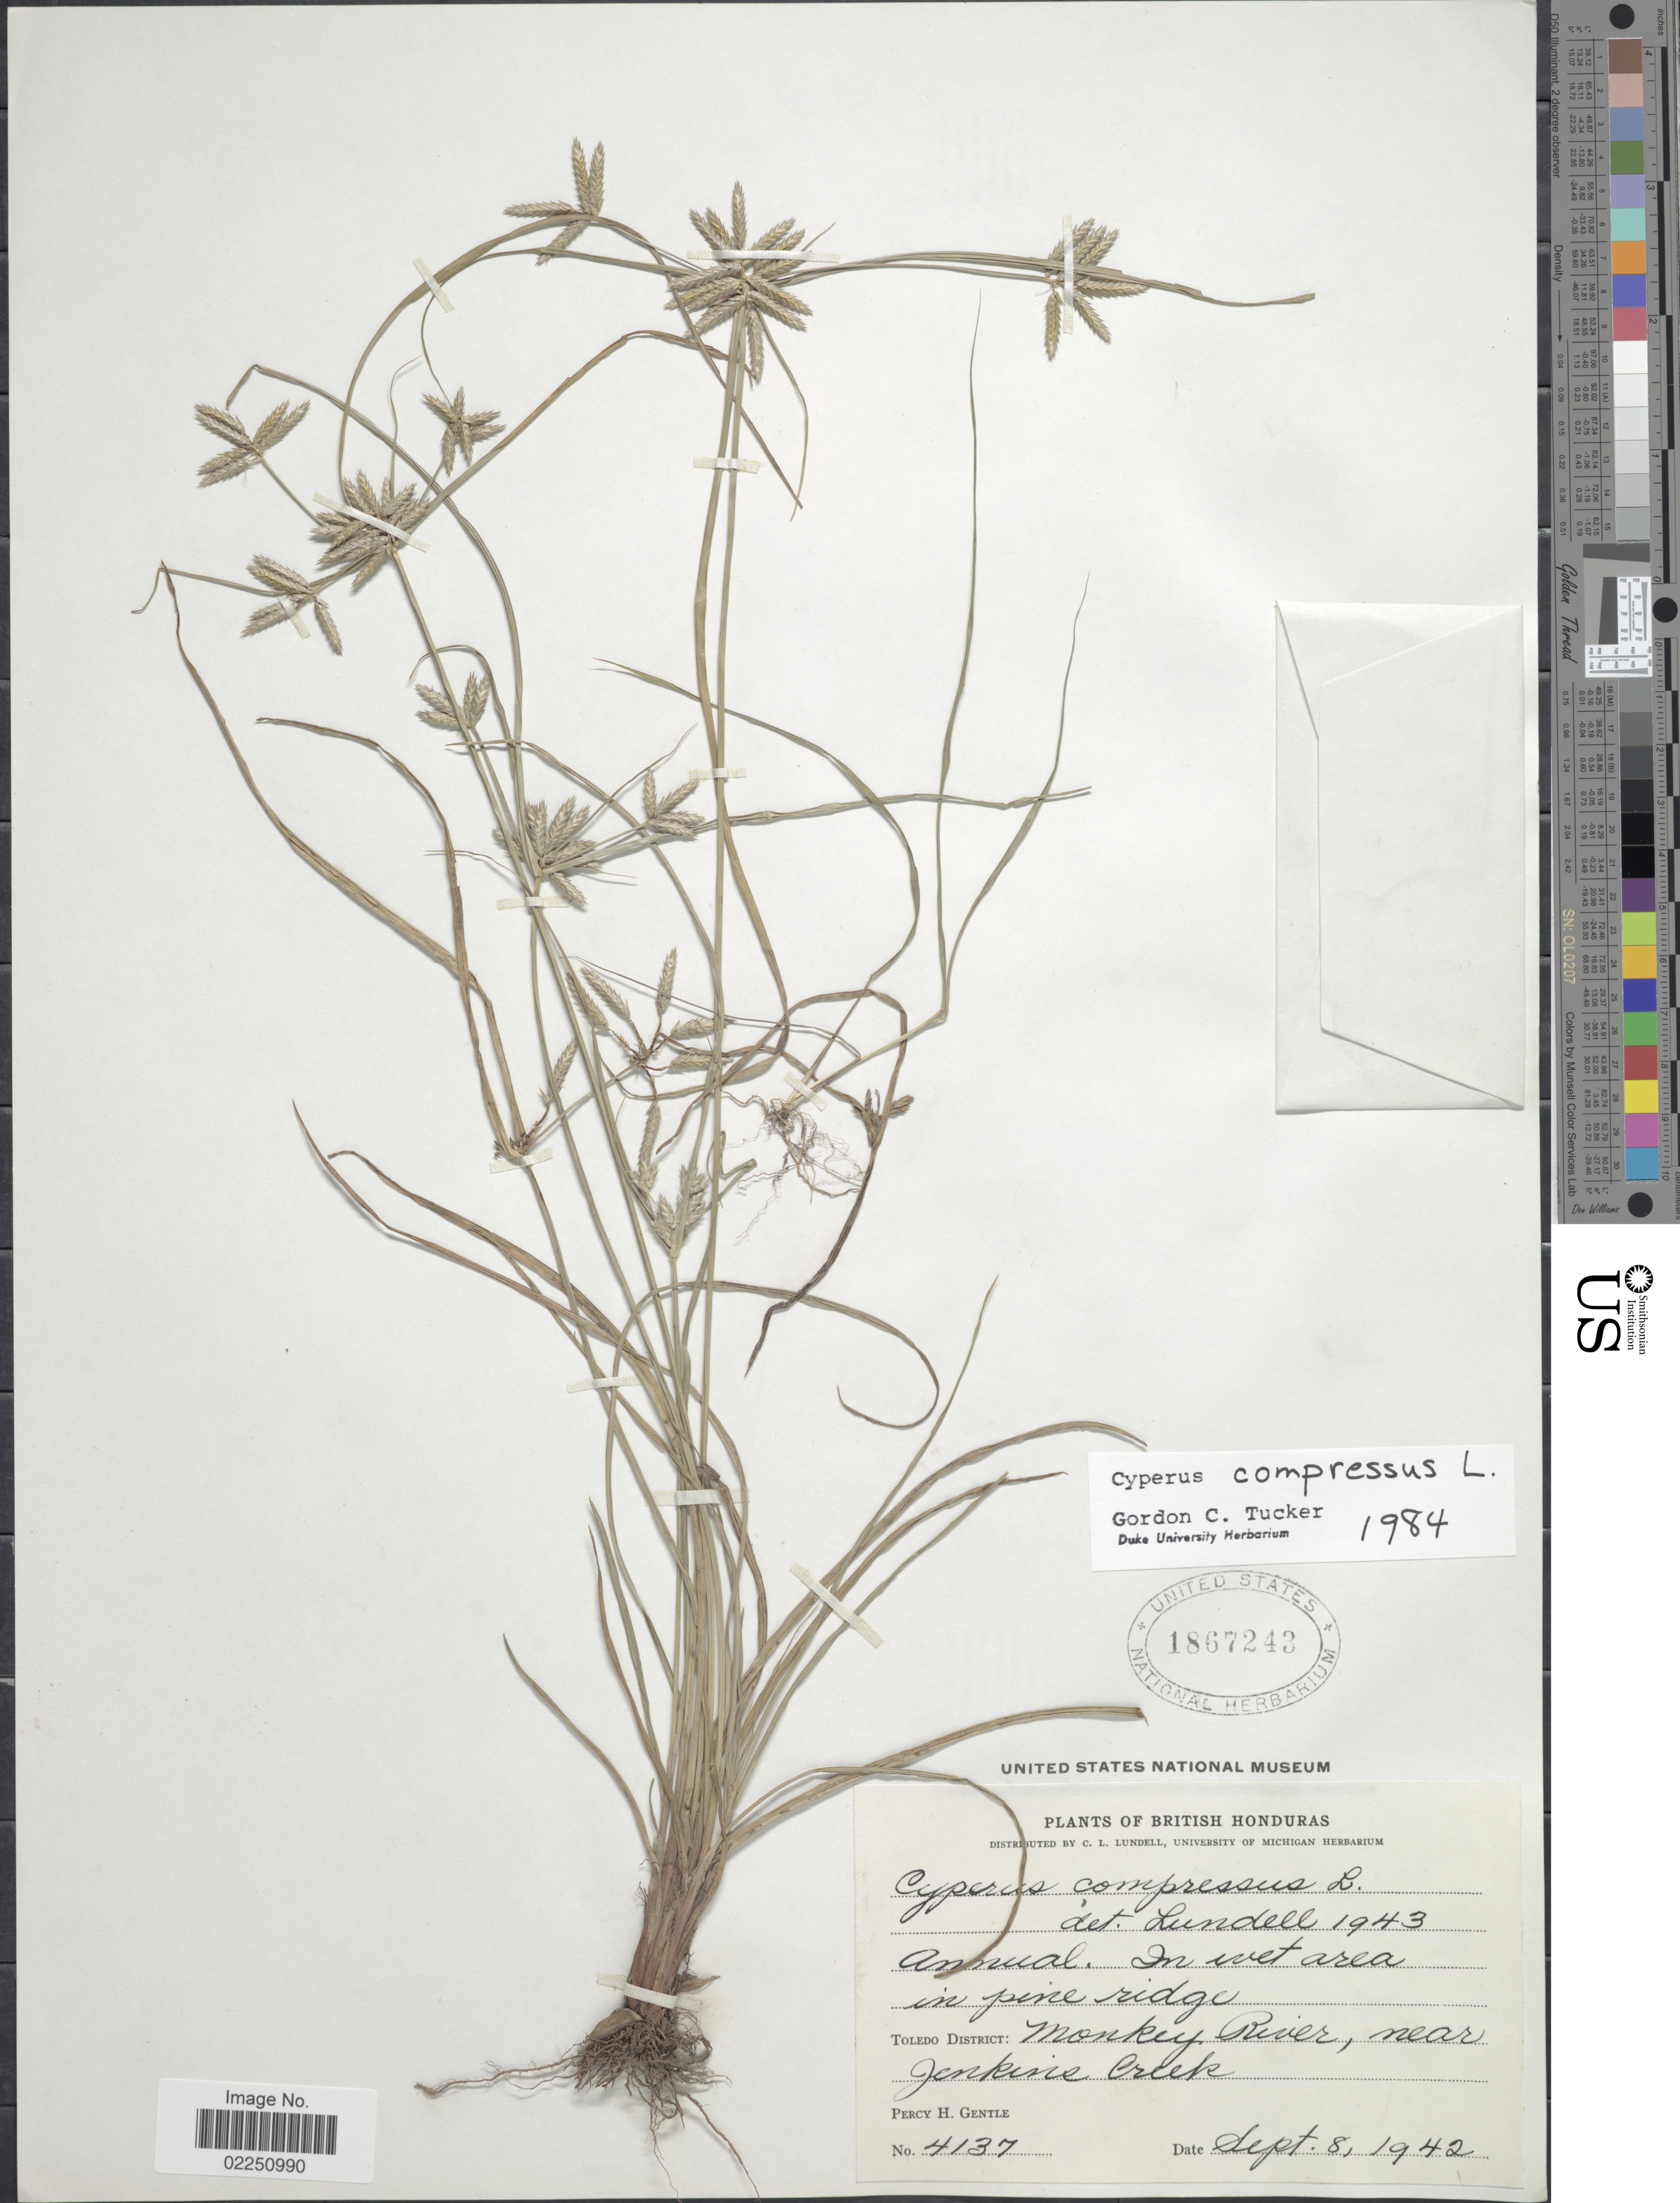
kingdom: Plantae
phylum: Tracheophyta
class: Liliopsida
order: Poales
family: Cyperaceae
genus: Cyperus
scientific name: Cyperus compressus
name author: L.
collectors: P. H. Gentle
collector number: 4137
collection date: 1942-09-08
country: Belize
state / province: Toledo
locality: British Honduras.Toledo District: Monley River, near Jenkins Creek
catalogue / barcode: US 1867243